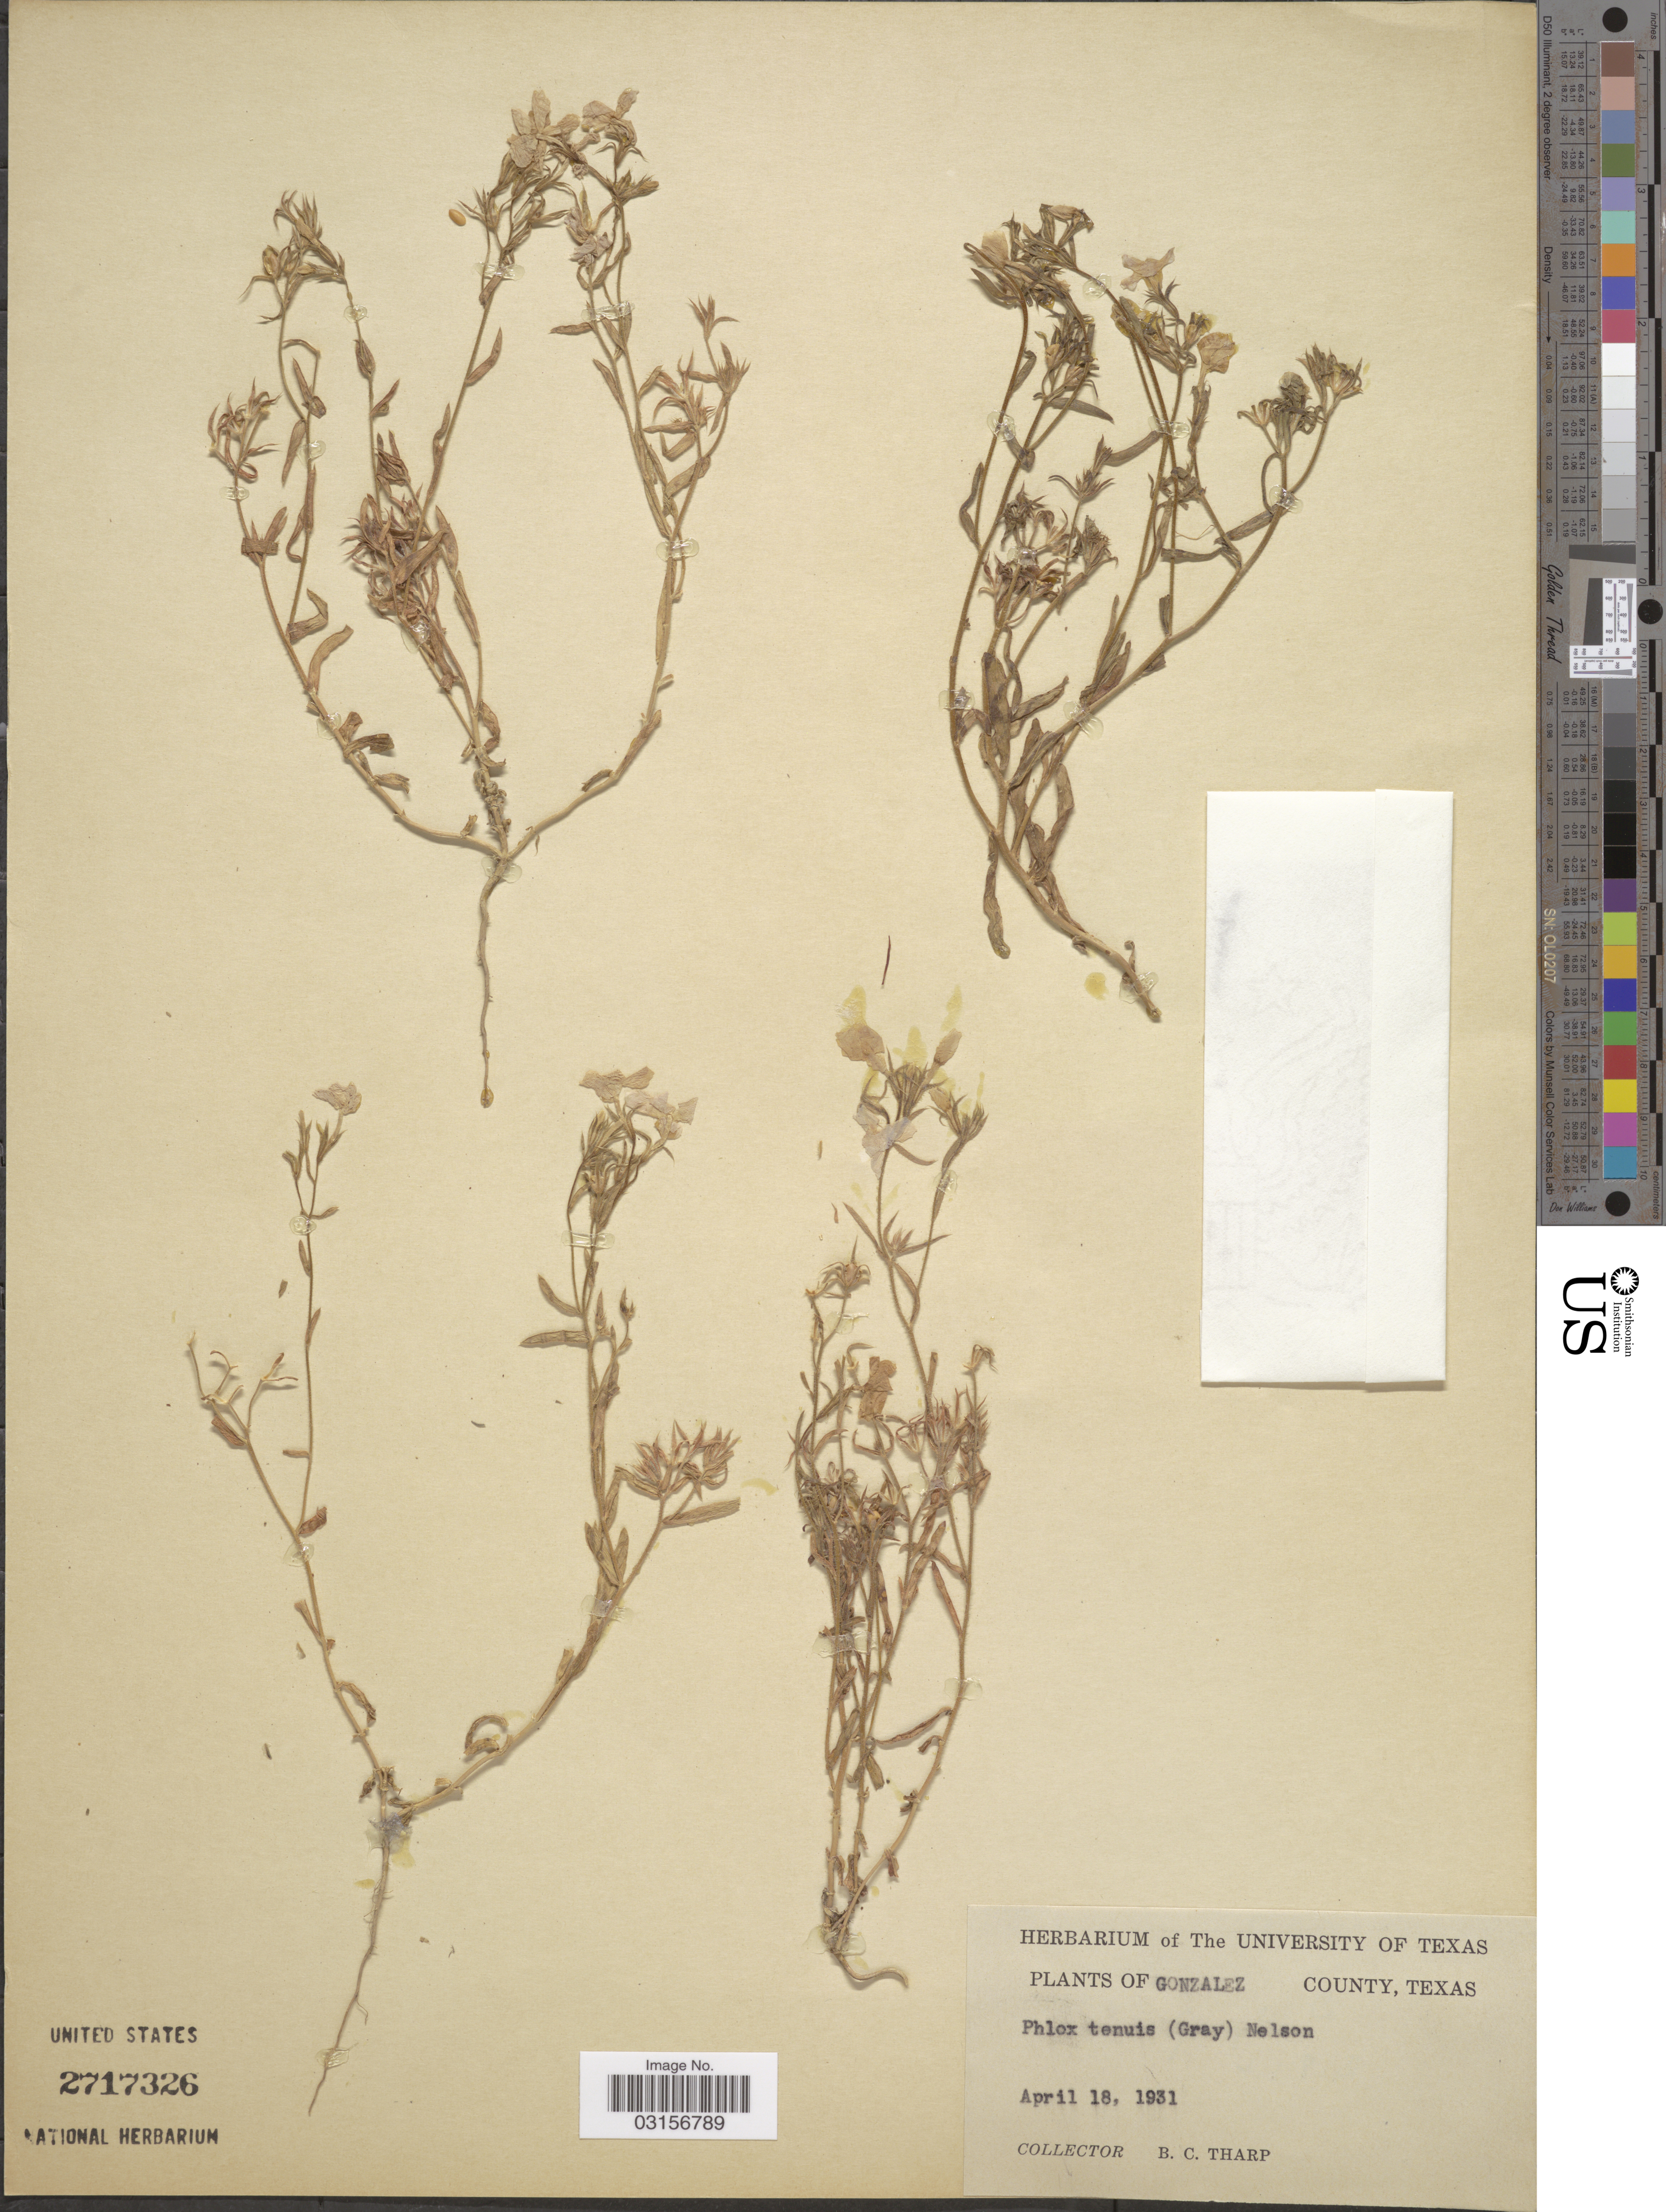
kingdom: Plantae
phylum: Tracheophyta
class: Magnoliopsida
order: Ericales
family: Polemoniaceae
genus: Phlox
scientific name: Phlox cuspidata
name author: Scheele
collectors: B. C. Tharp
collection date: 1931-04-18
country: United States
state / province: Texas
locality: Gonzalez County, Texas.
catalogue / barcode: US 2717326